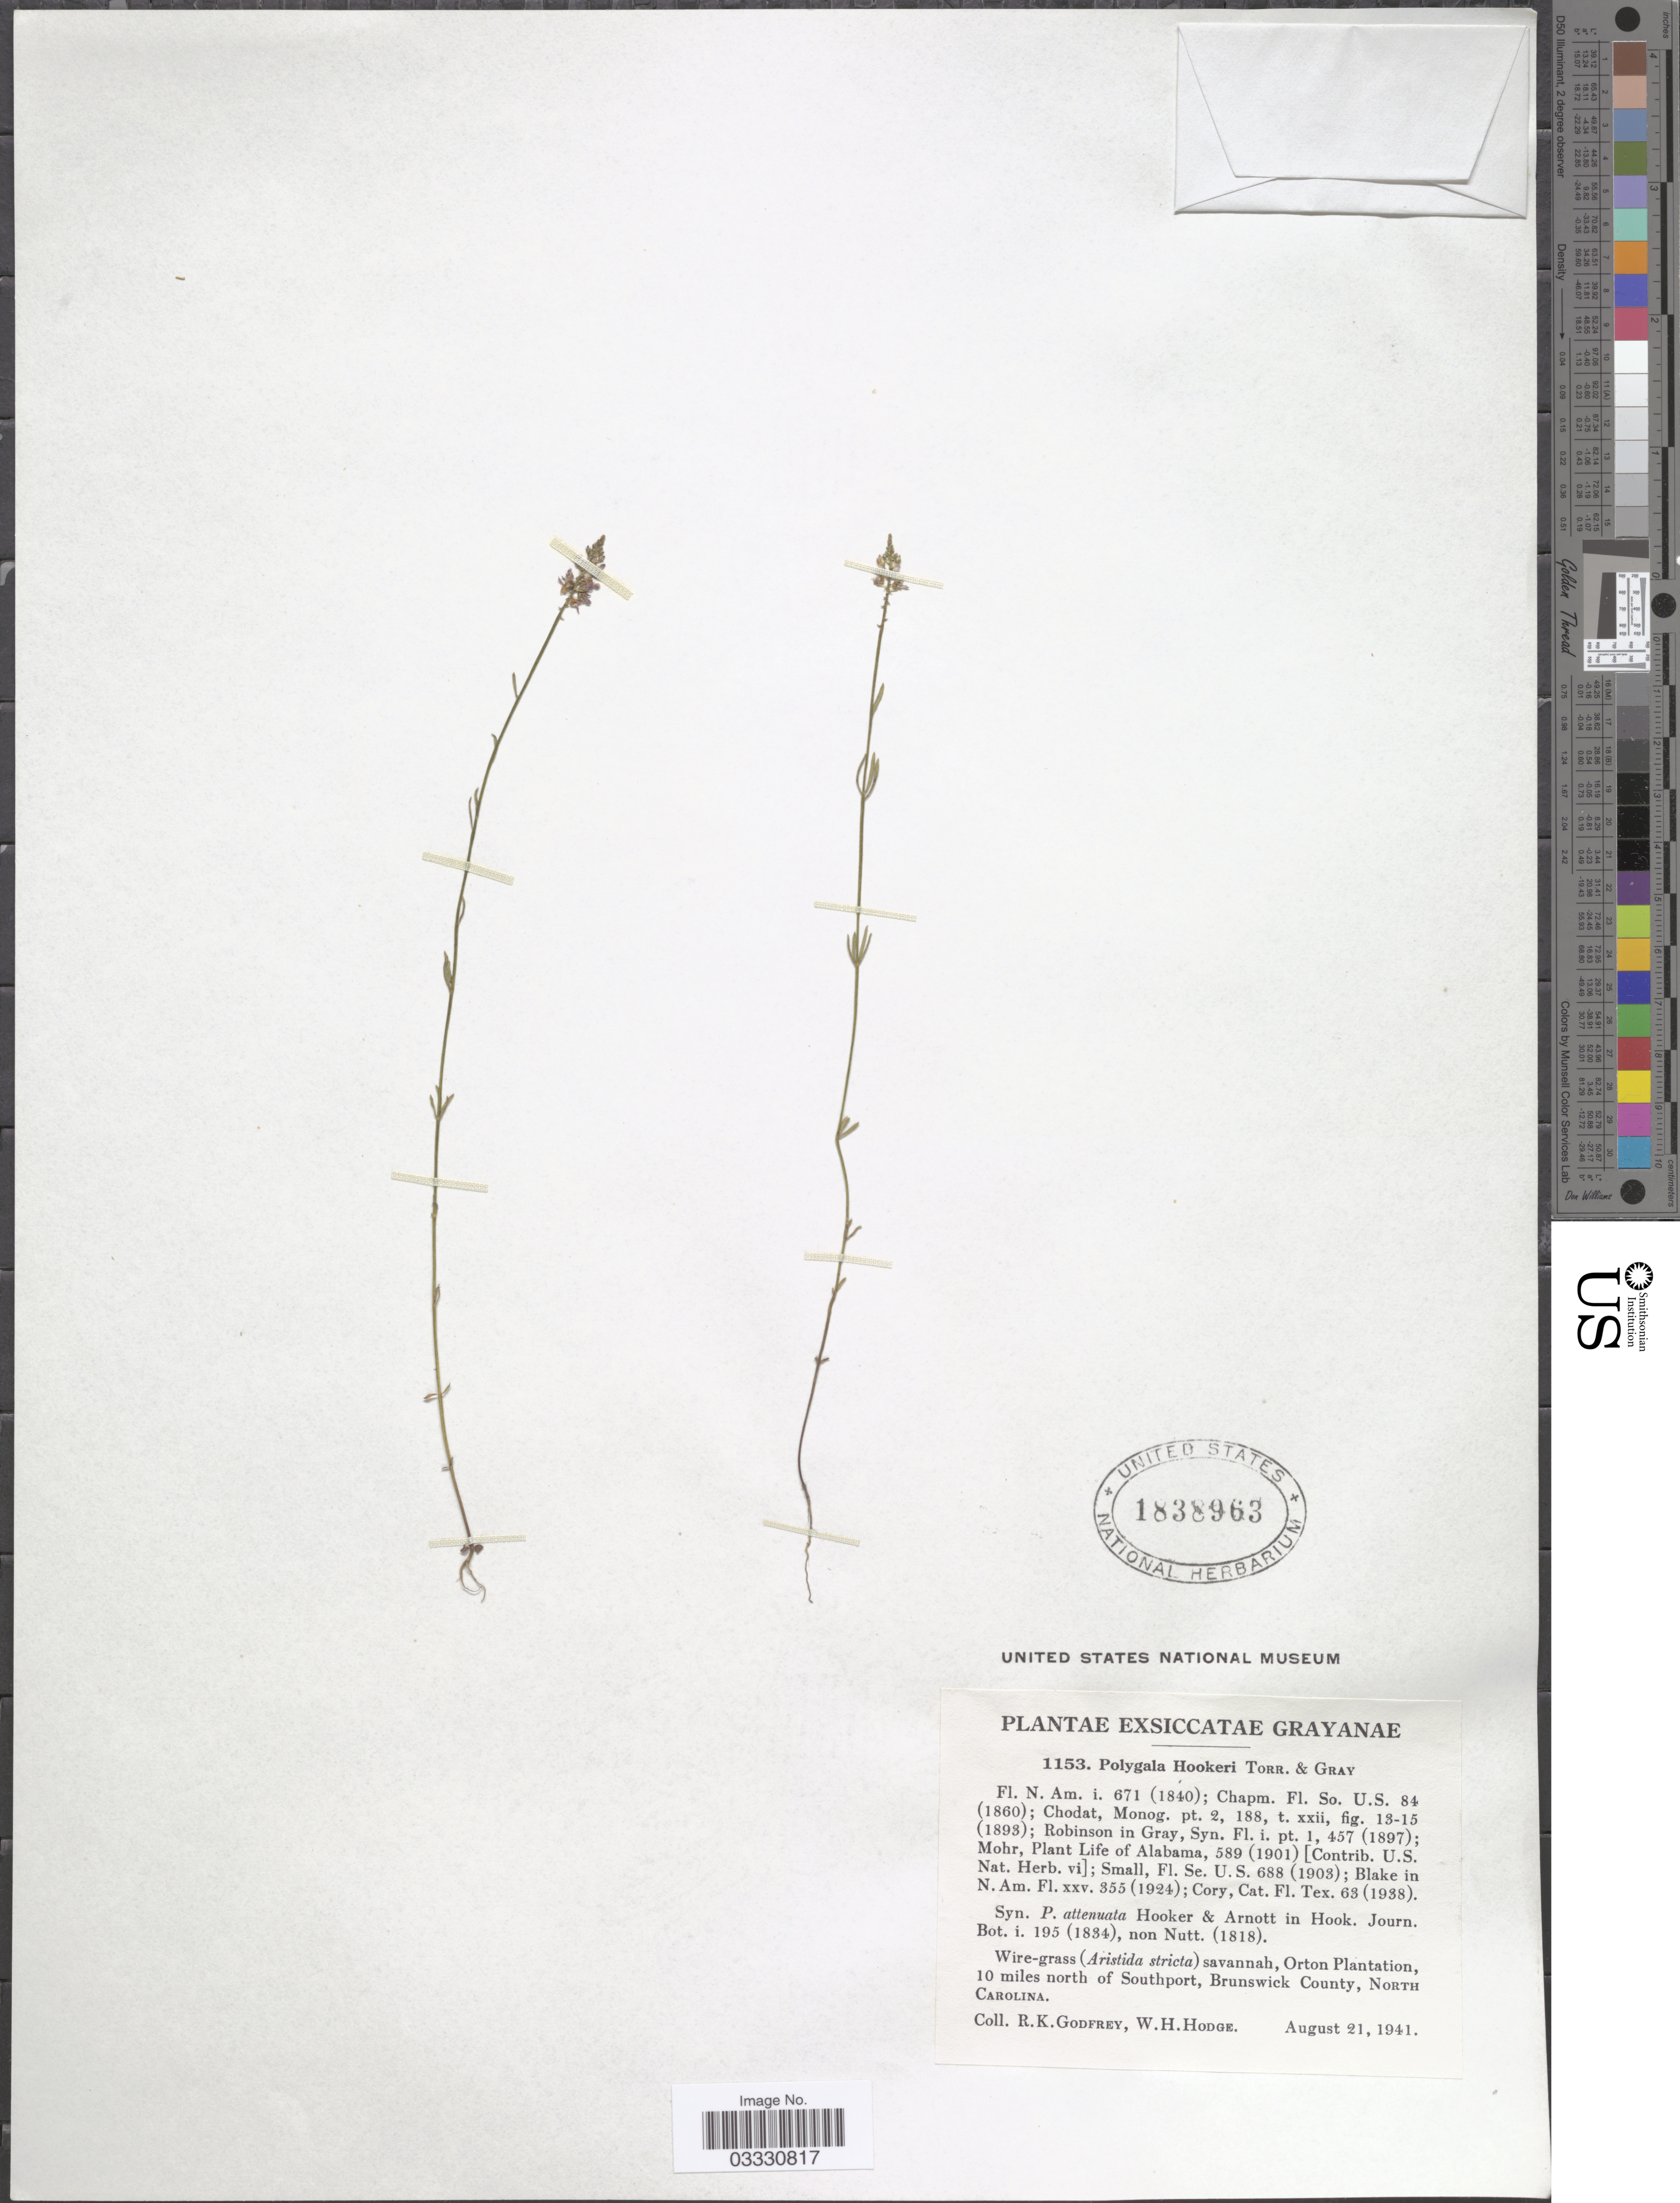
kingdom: Plantae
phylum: Tracheophyta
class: Magnoliopsida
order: Fabales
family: Polygalaceae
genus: Polygala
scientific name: Polygala hookeri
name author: Torr. & A. Gray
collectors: R. K. Godfrey & W. Hodge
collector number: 1153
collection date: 1941-08-21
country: United States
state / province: North Carolina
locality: Orton Plantation, 10 miles north of Southport, Brunswick County.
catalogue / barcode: US 1838963